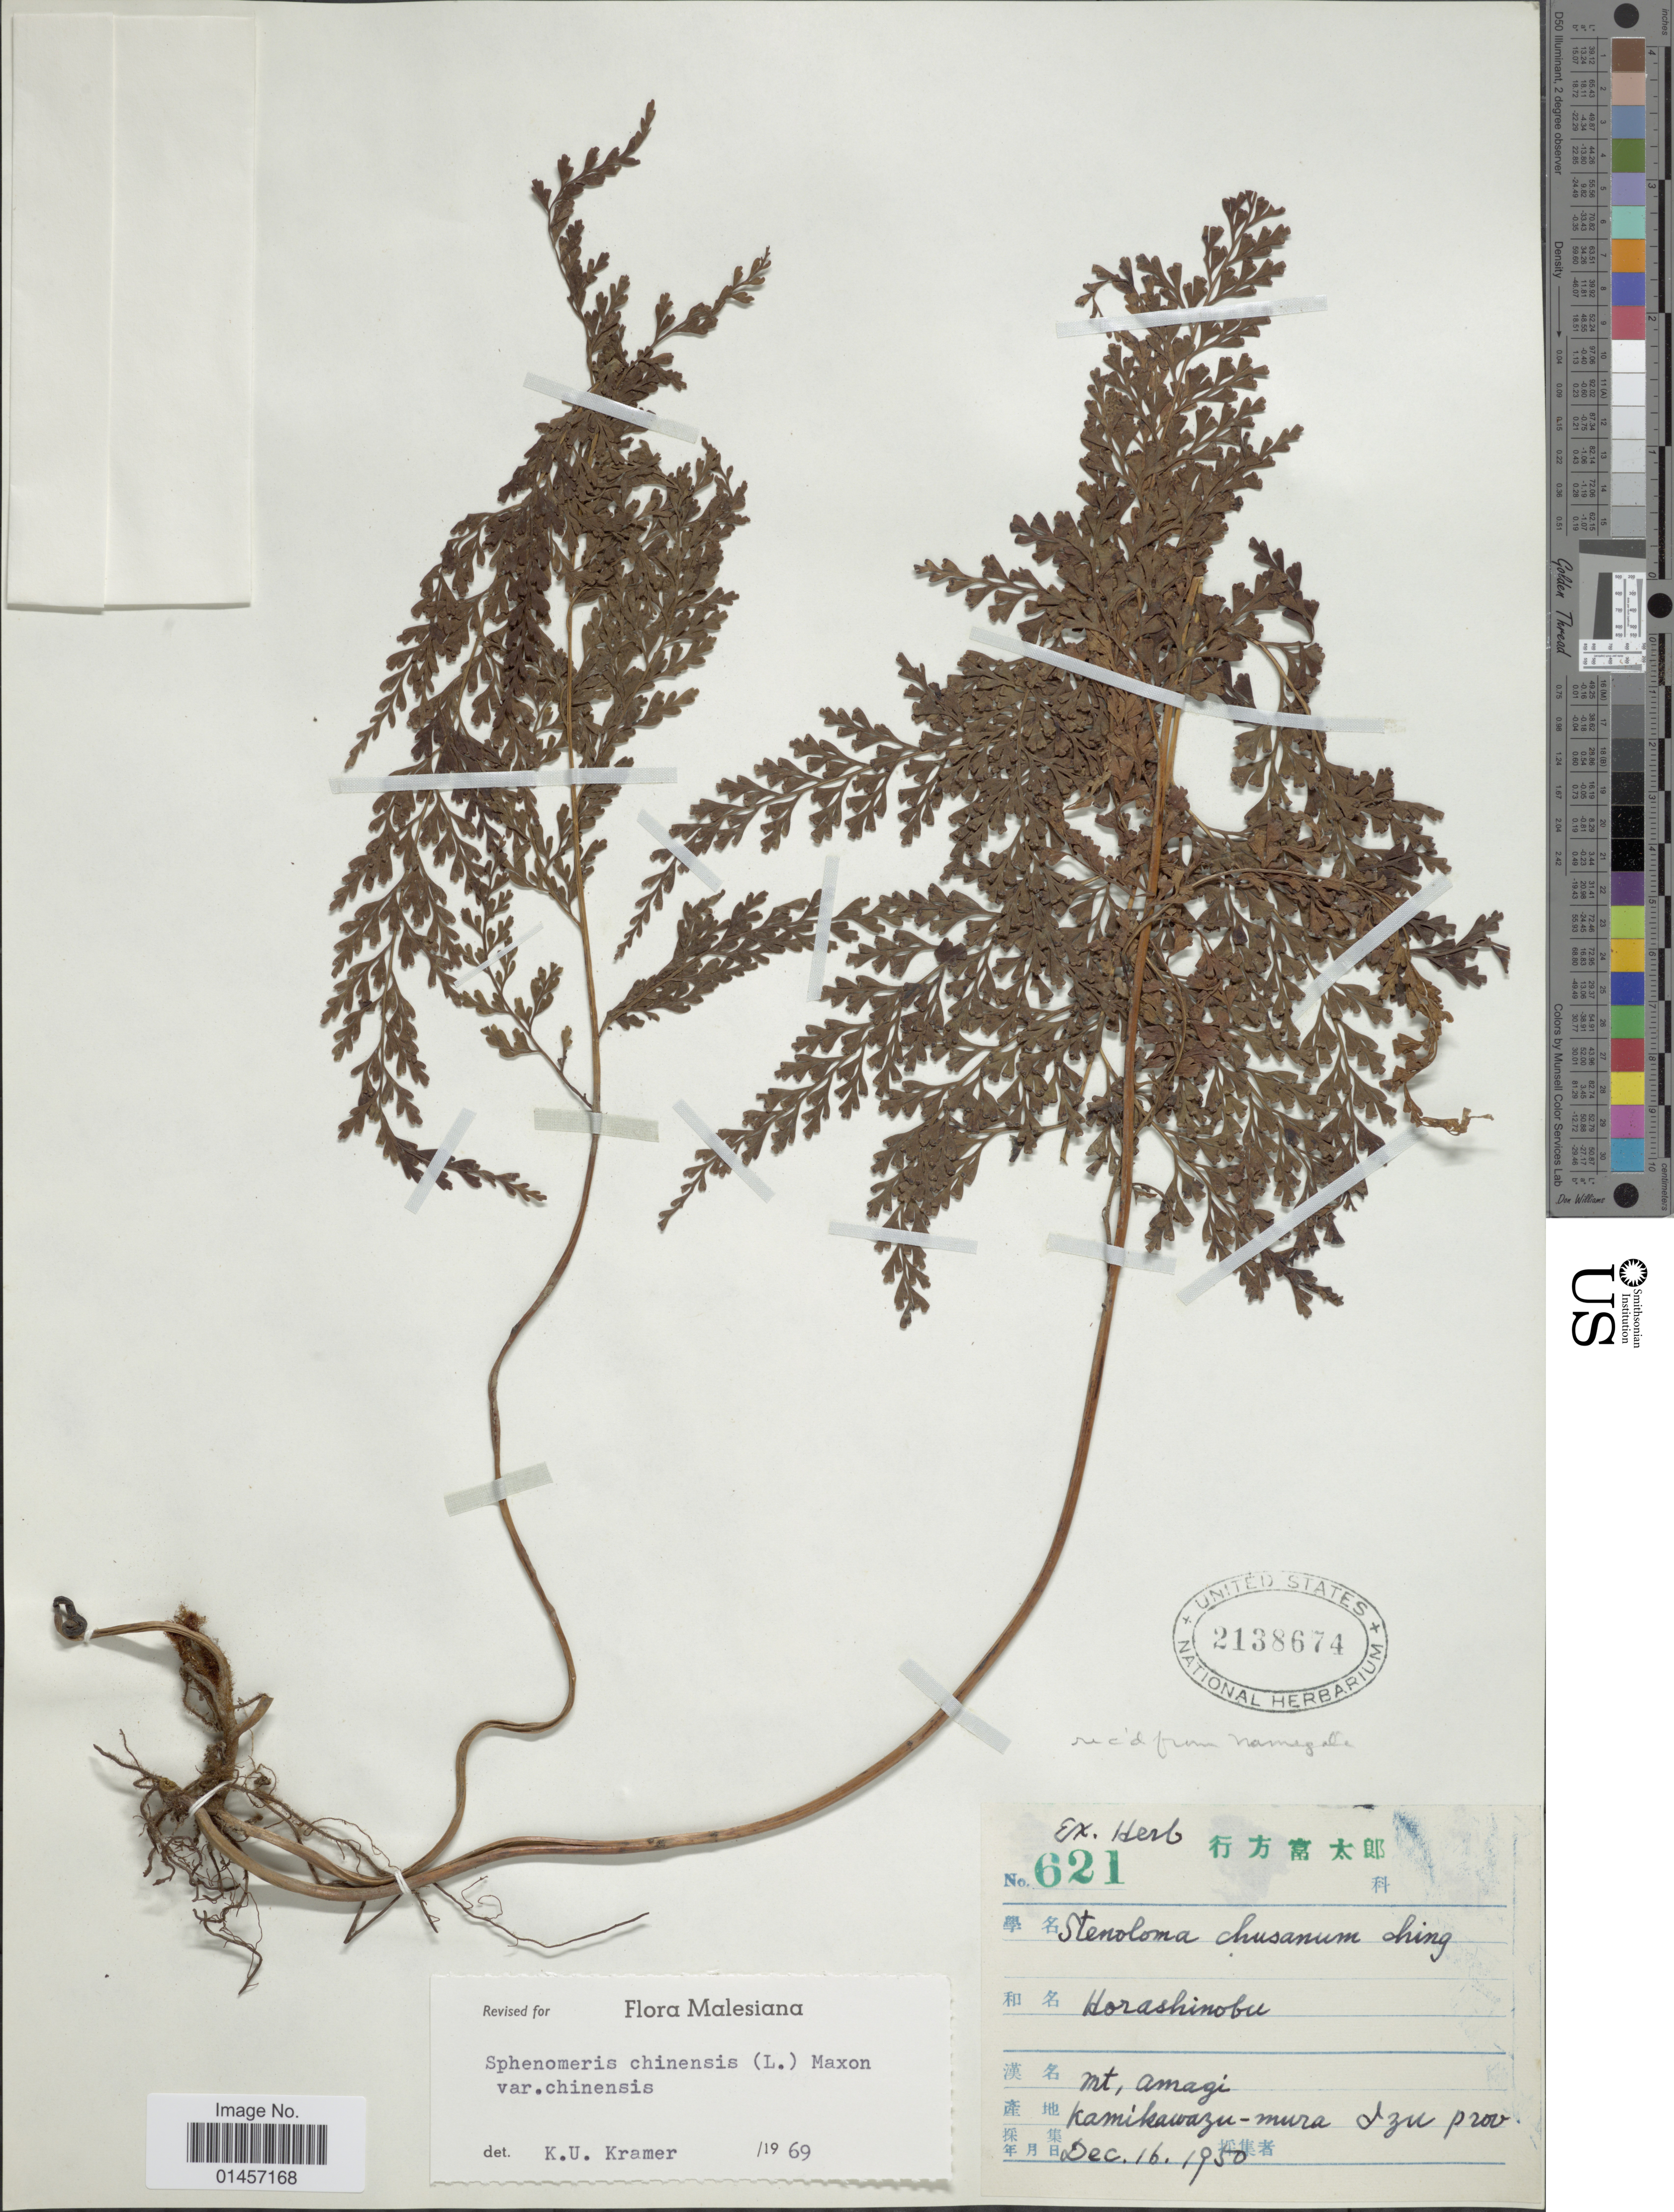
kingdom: Plantae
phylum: Tracheophyta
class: Polypodiopsida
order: Polypodiales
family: Lindsaeaceae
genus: Sphenomeris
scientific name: Sphenomeris chinensis var. chinensis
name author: (L.) Maxon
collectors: ex herb. Tomitaro Namegata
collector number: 621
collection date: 1950-12-16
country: Japan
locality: Mt. Amagami, Kamikawazu-mura Izu prov.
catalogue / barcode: US 2138674